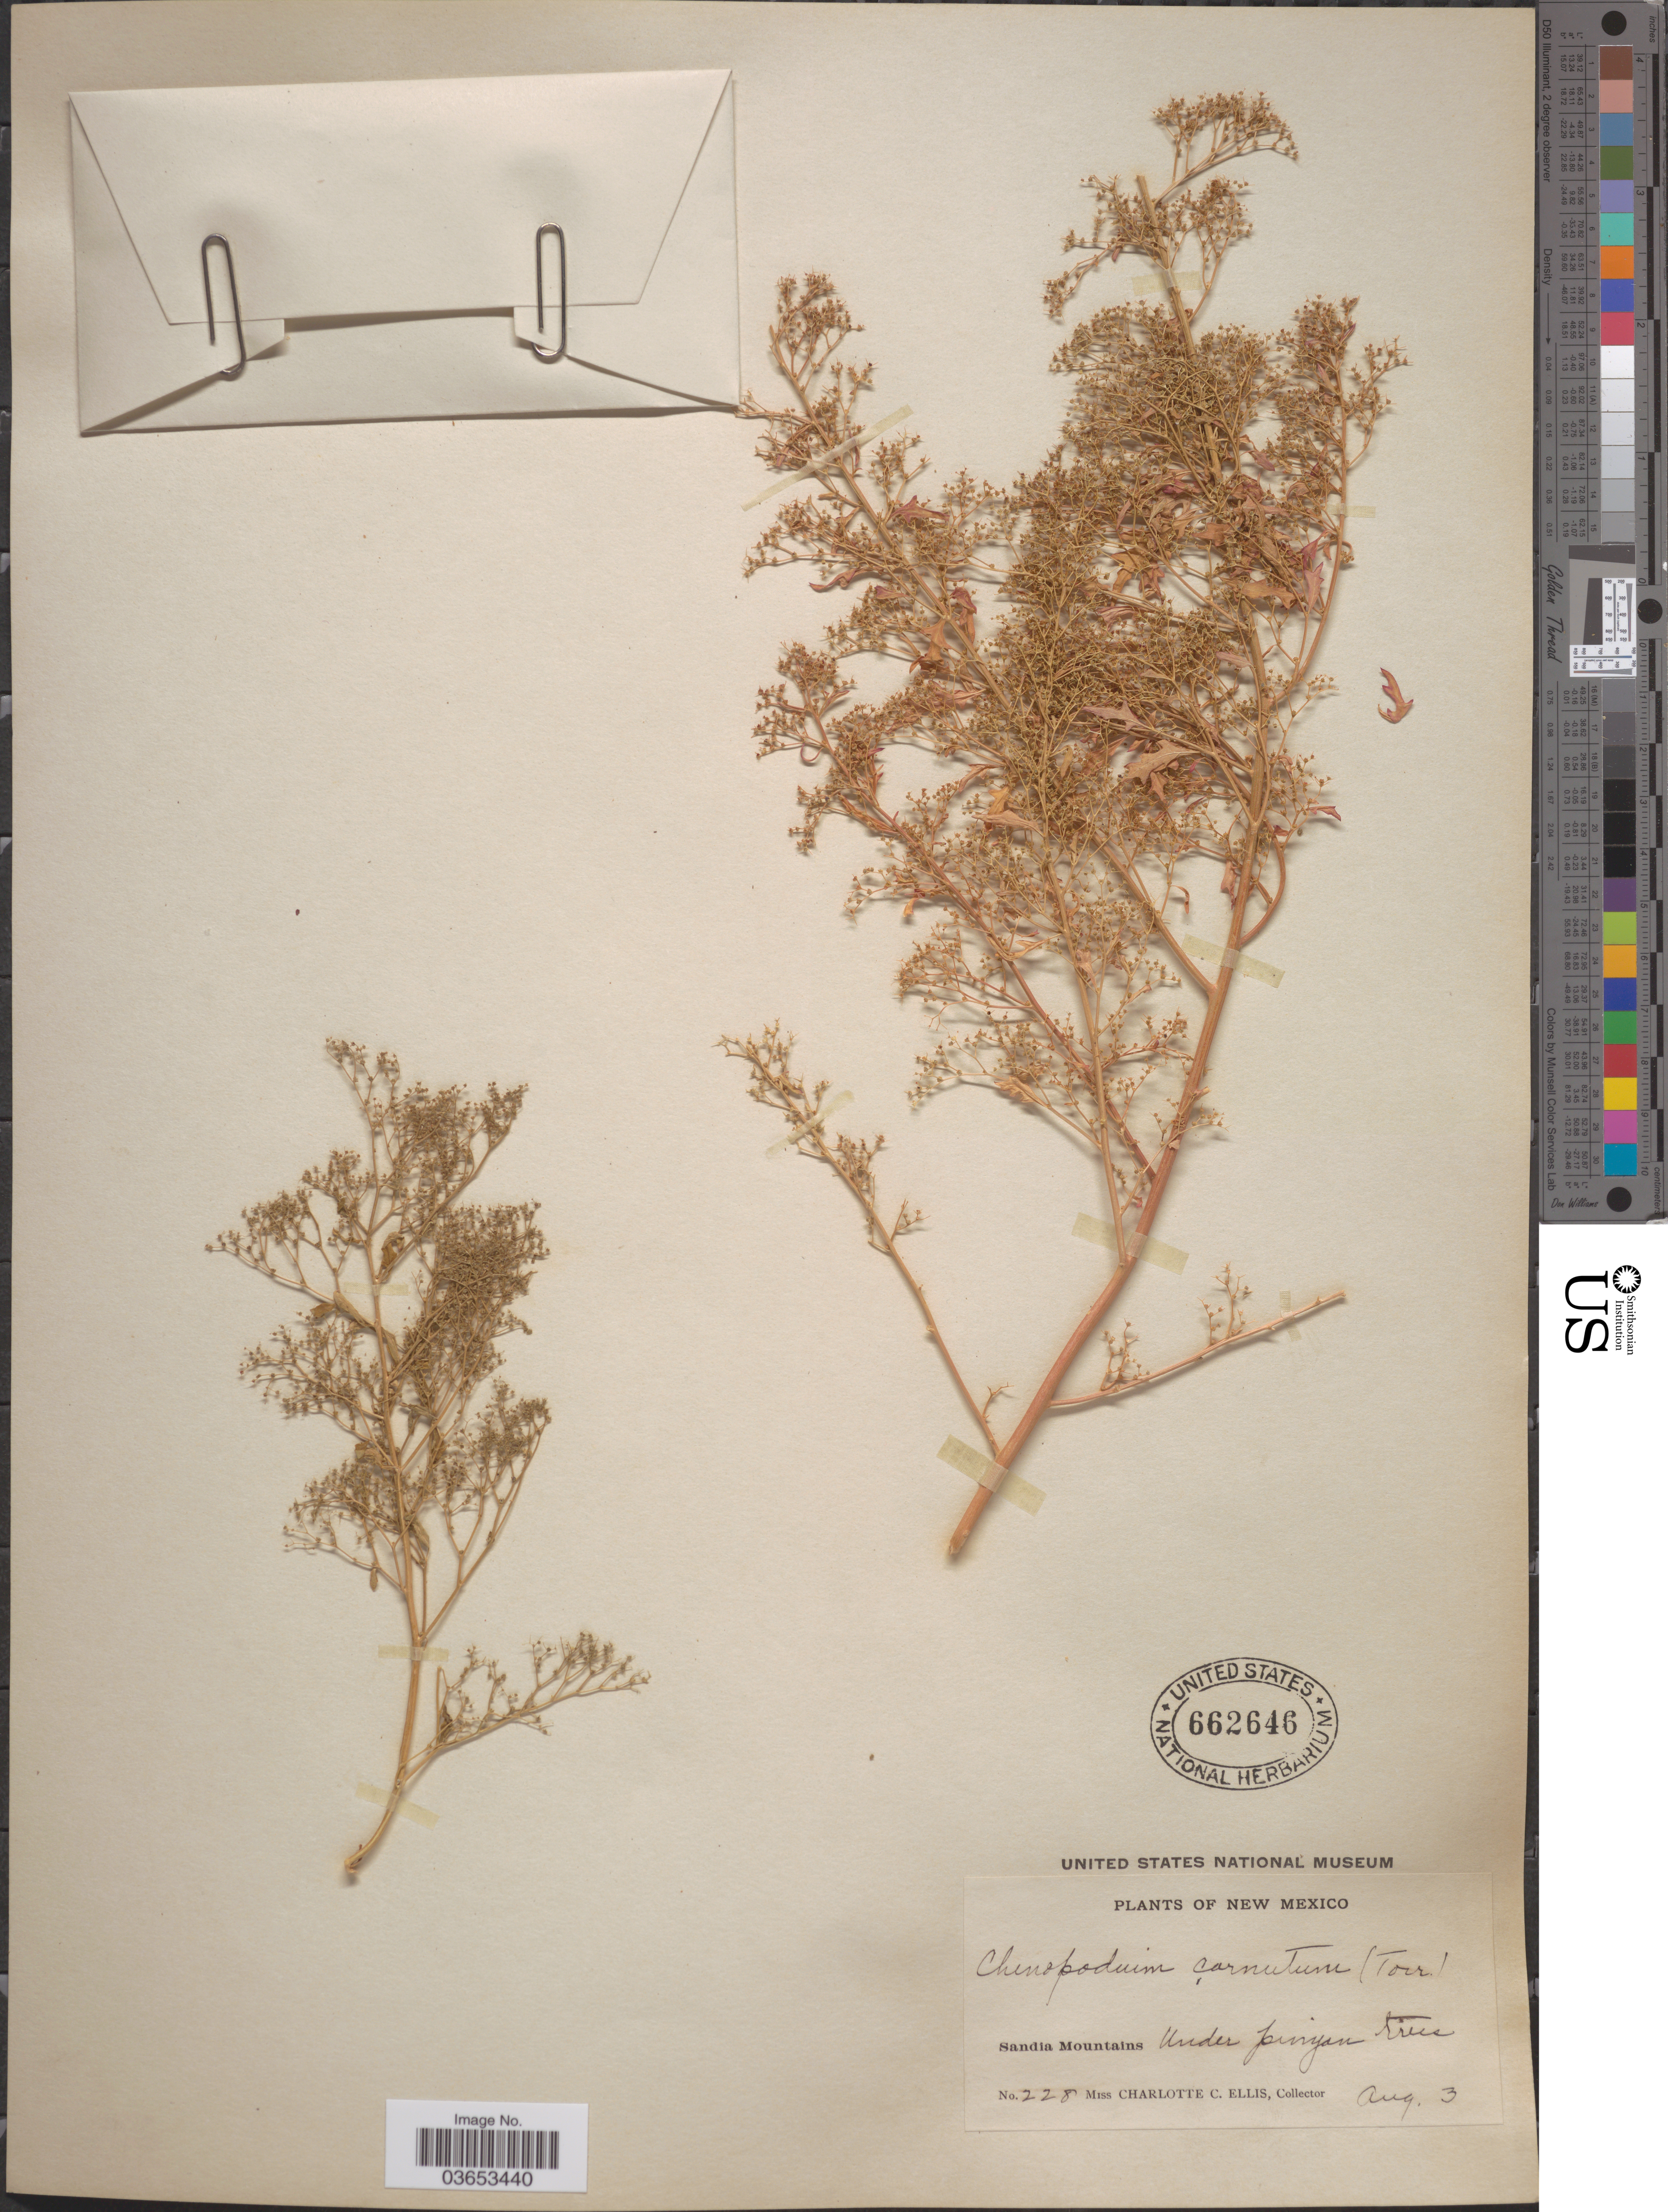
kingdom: Plantae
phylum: Tracheophyta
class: Magnoliopsida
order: Caryophyllales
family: Amaranthaceae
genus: Chenopodium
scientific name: Chenopodium incisum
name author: Poir.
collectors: C. C. Ellis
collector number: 228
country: United States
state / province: New Mexico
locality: Sandia Mountains Under pinyan trees.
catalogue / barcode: US 662646